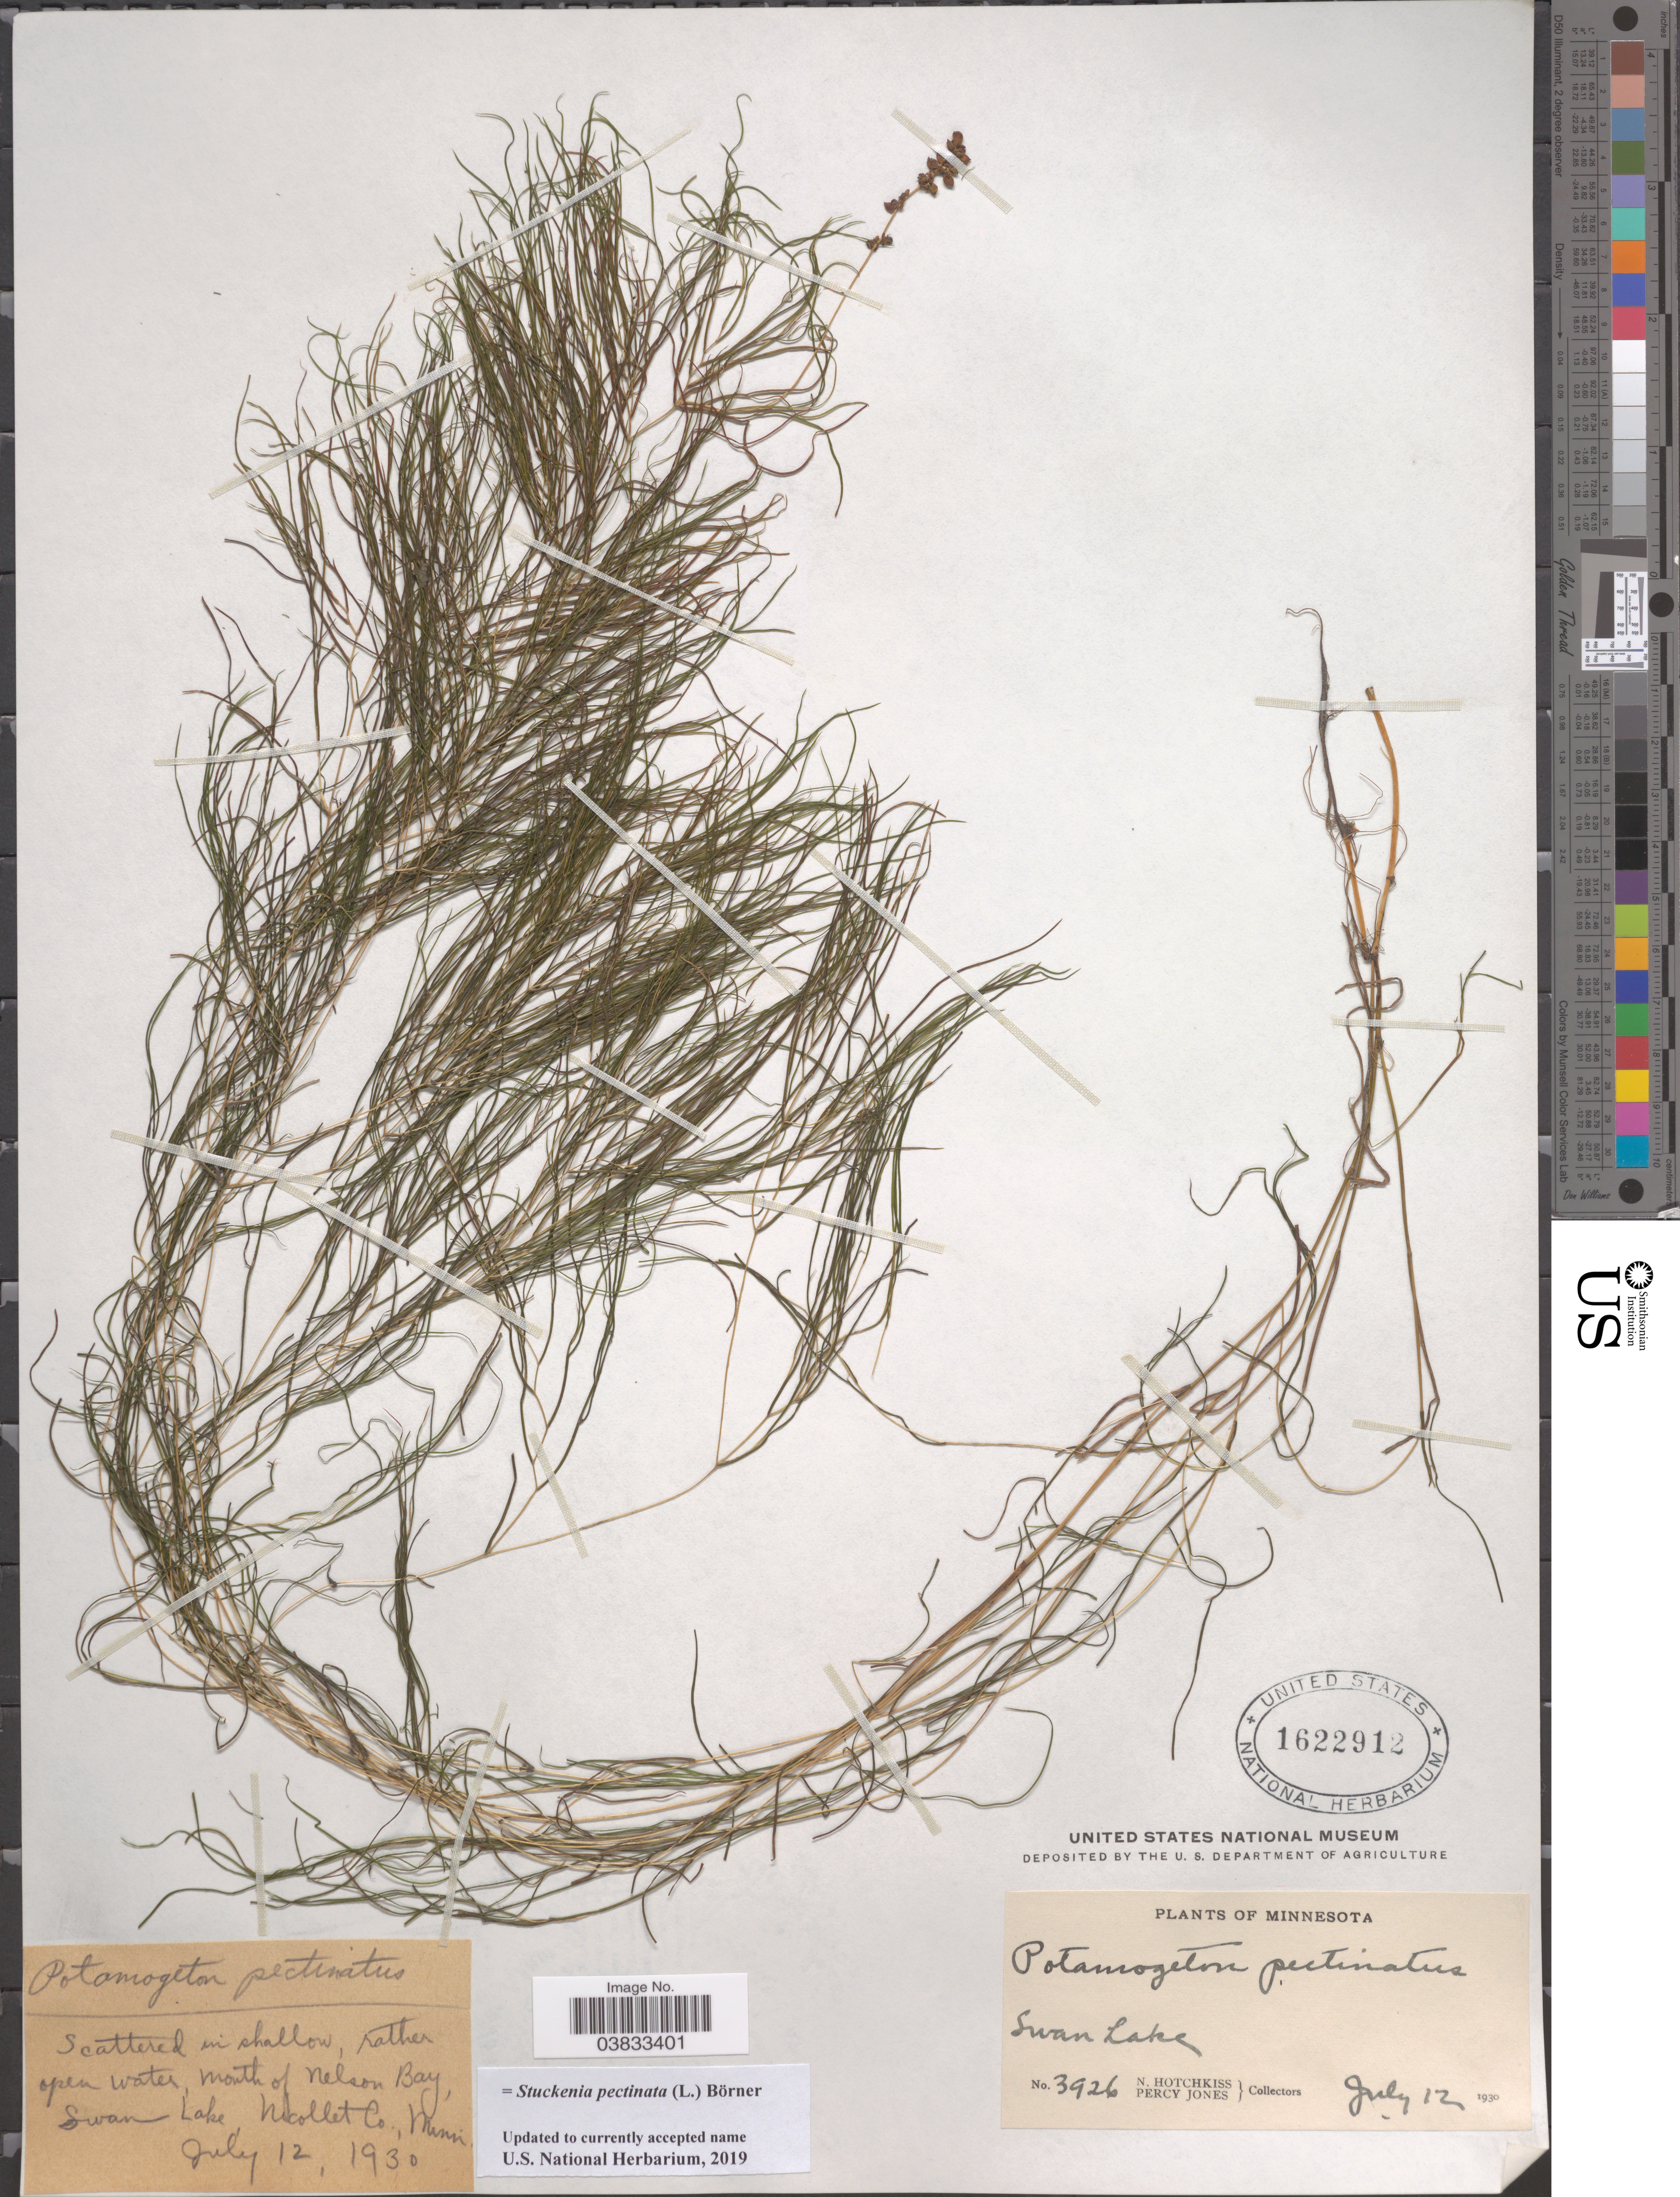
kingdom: Plantae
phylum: Tracheophyta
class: Liliopsida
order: Alismatales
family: Potamogetonaceae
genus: Stuckenia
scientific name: Stuckenia pectinata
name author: (L.) Börner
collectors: N. Hotchkiss & P. Jones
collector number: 3926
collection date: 1930-07-12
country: United States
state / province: Minnesota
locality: Swan Lake. Mouth of Nelson Bay, Swan Lake, Nicollet Co.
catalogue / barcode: US 1622912